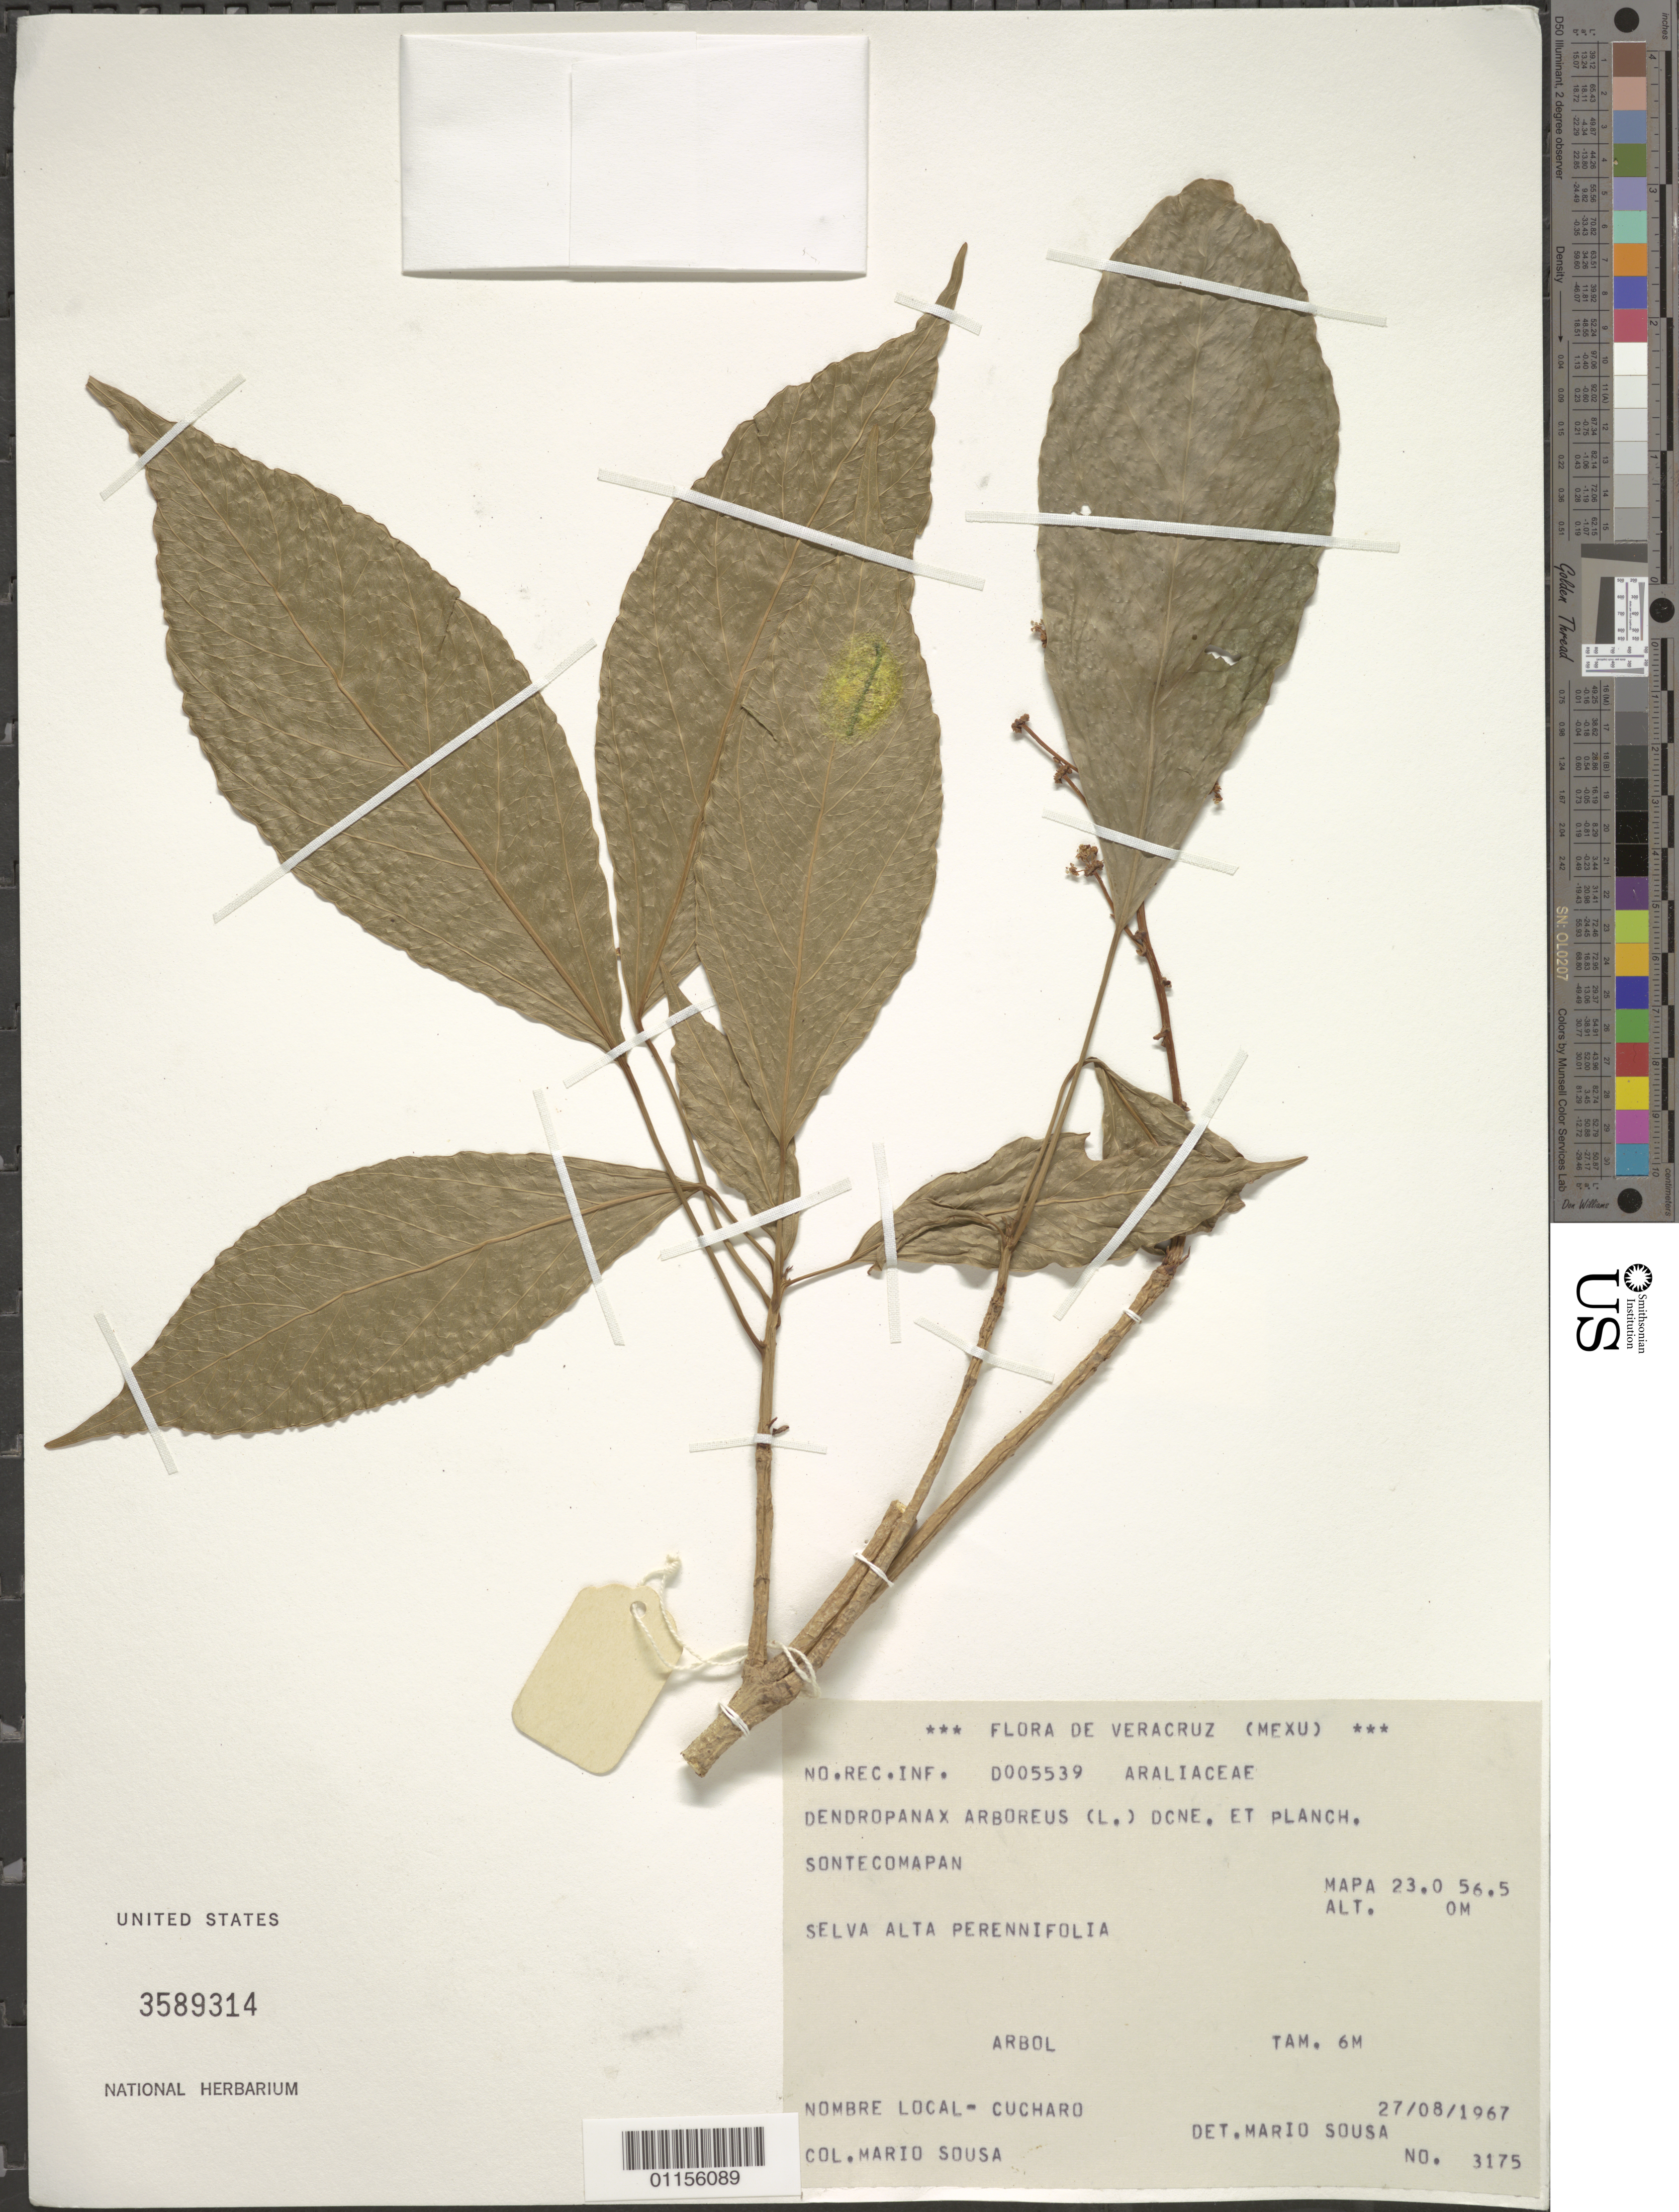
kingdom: Plantae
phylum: Tracheophyta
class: Magnoliopsida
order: Apiales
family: Araliaceae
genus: Dendropanax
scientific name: Dendropanax arboreus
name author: (L.) Decne. & Planch.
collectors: M. Sousa S.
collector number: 3175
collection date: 1967-08-27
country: Mexico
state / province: Veracruz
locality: Selva Alta Perennifolia.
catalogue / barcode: US 3589314